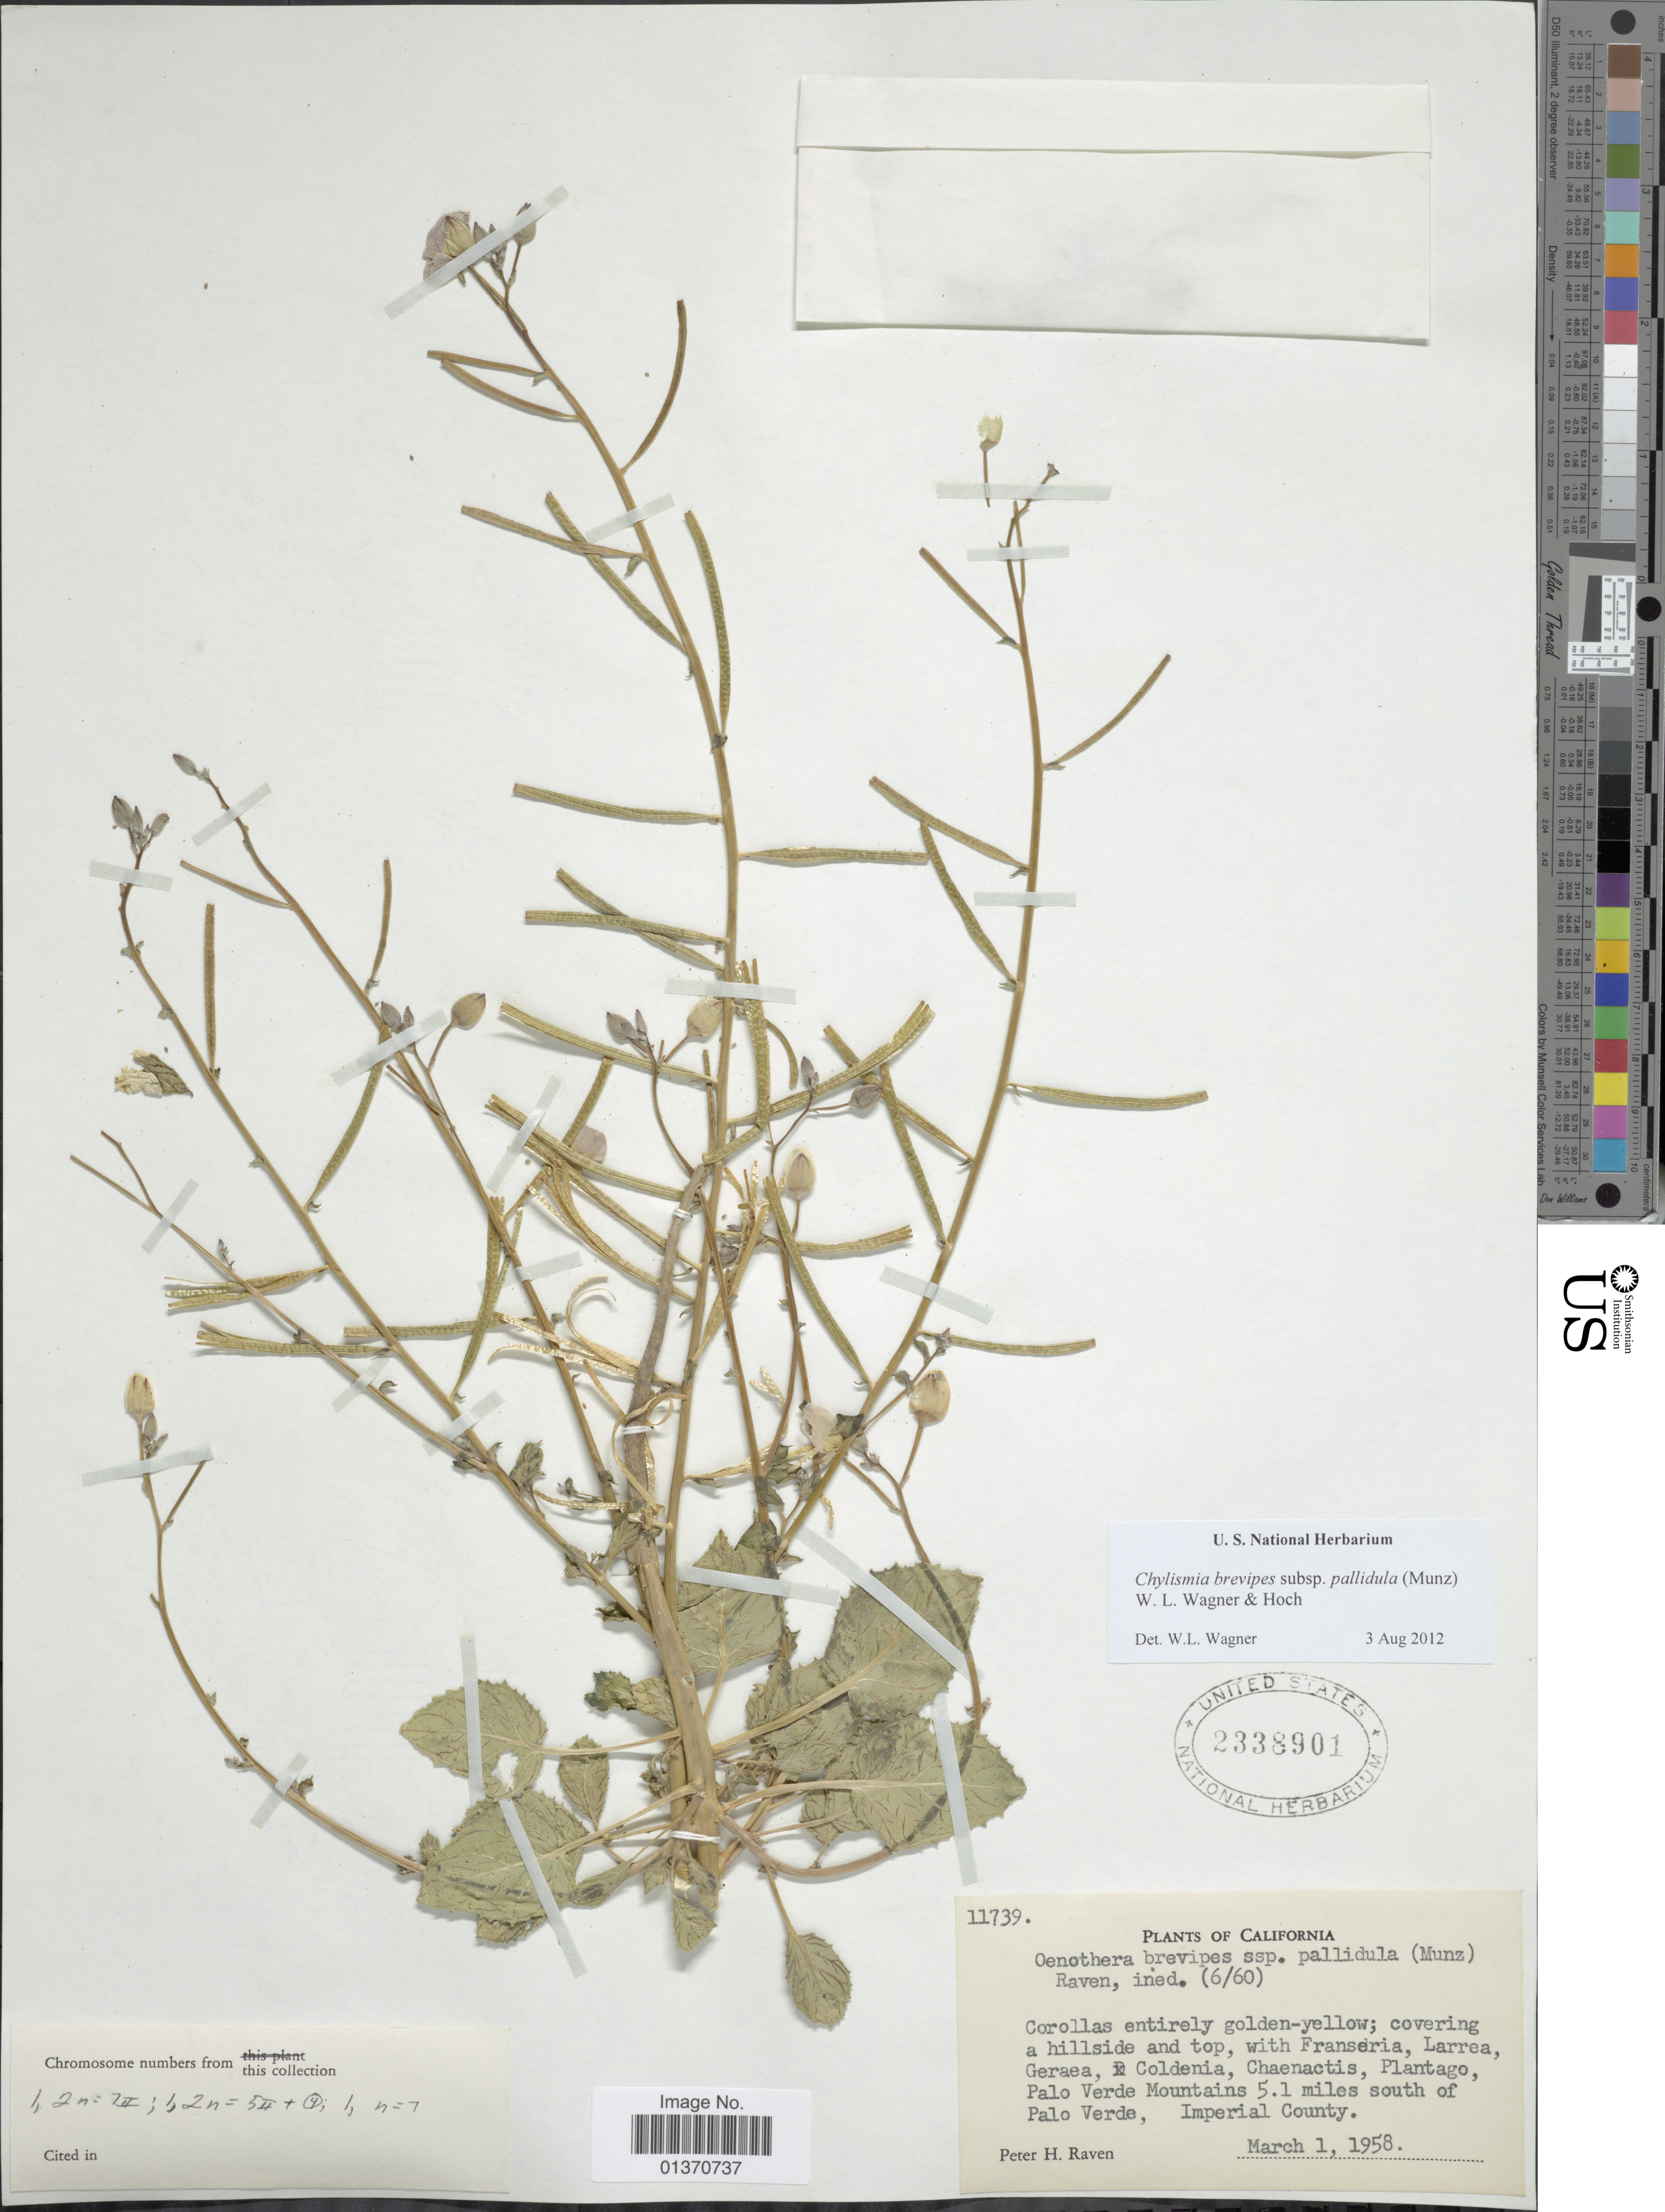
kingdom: Plantae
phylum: Tracheophyta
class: Magnoliopsida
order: Myrtales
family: Onagraceae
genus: Chylismia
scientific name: Chylismia brevipes subsp. pallidula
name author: (Munz) W.L. Wagner & Hoch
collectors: P. Raven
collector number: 11739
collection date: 1958-03-01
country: United States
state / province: California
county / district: Imperial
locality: Plantago, Palo Verde Mountains 5.1 miles south of Palo Verde, Imperial County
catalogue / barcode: US 2338901